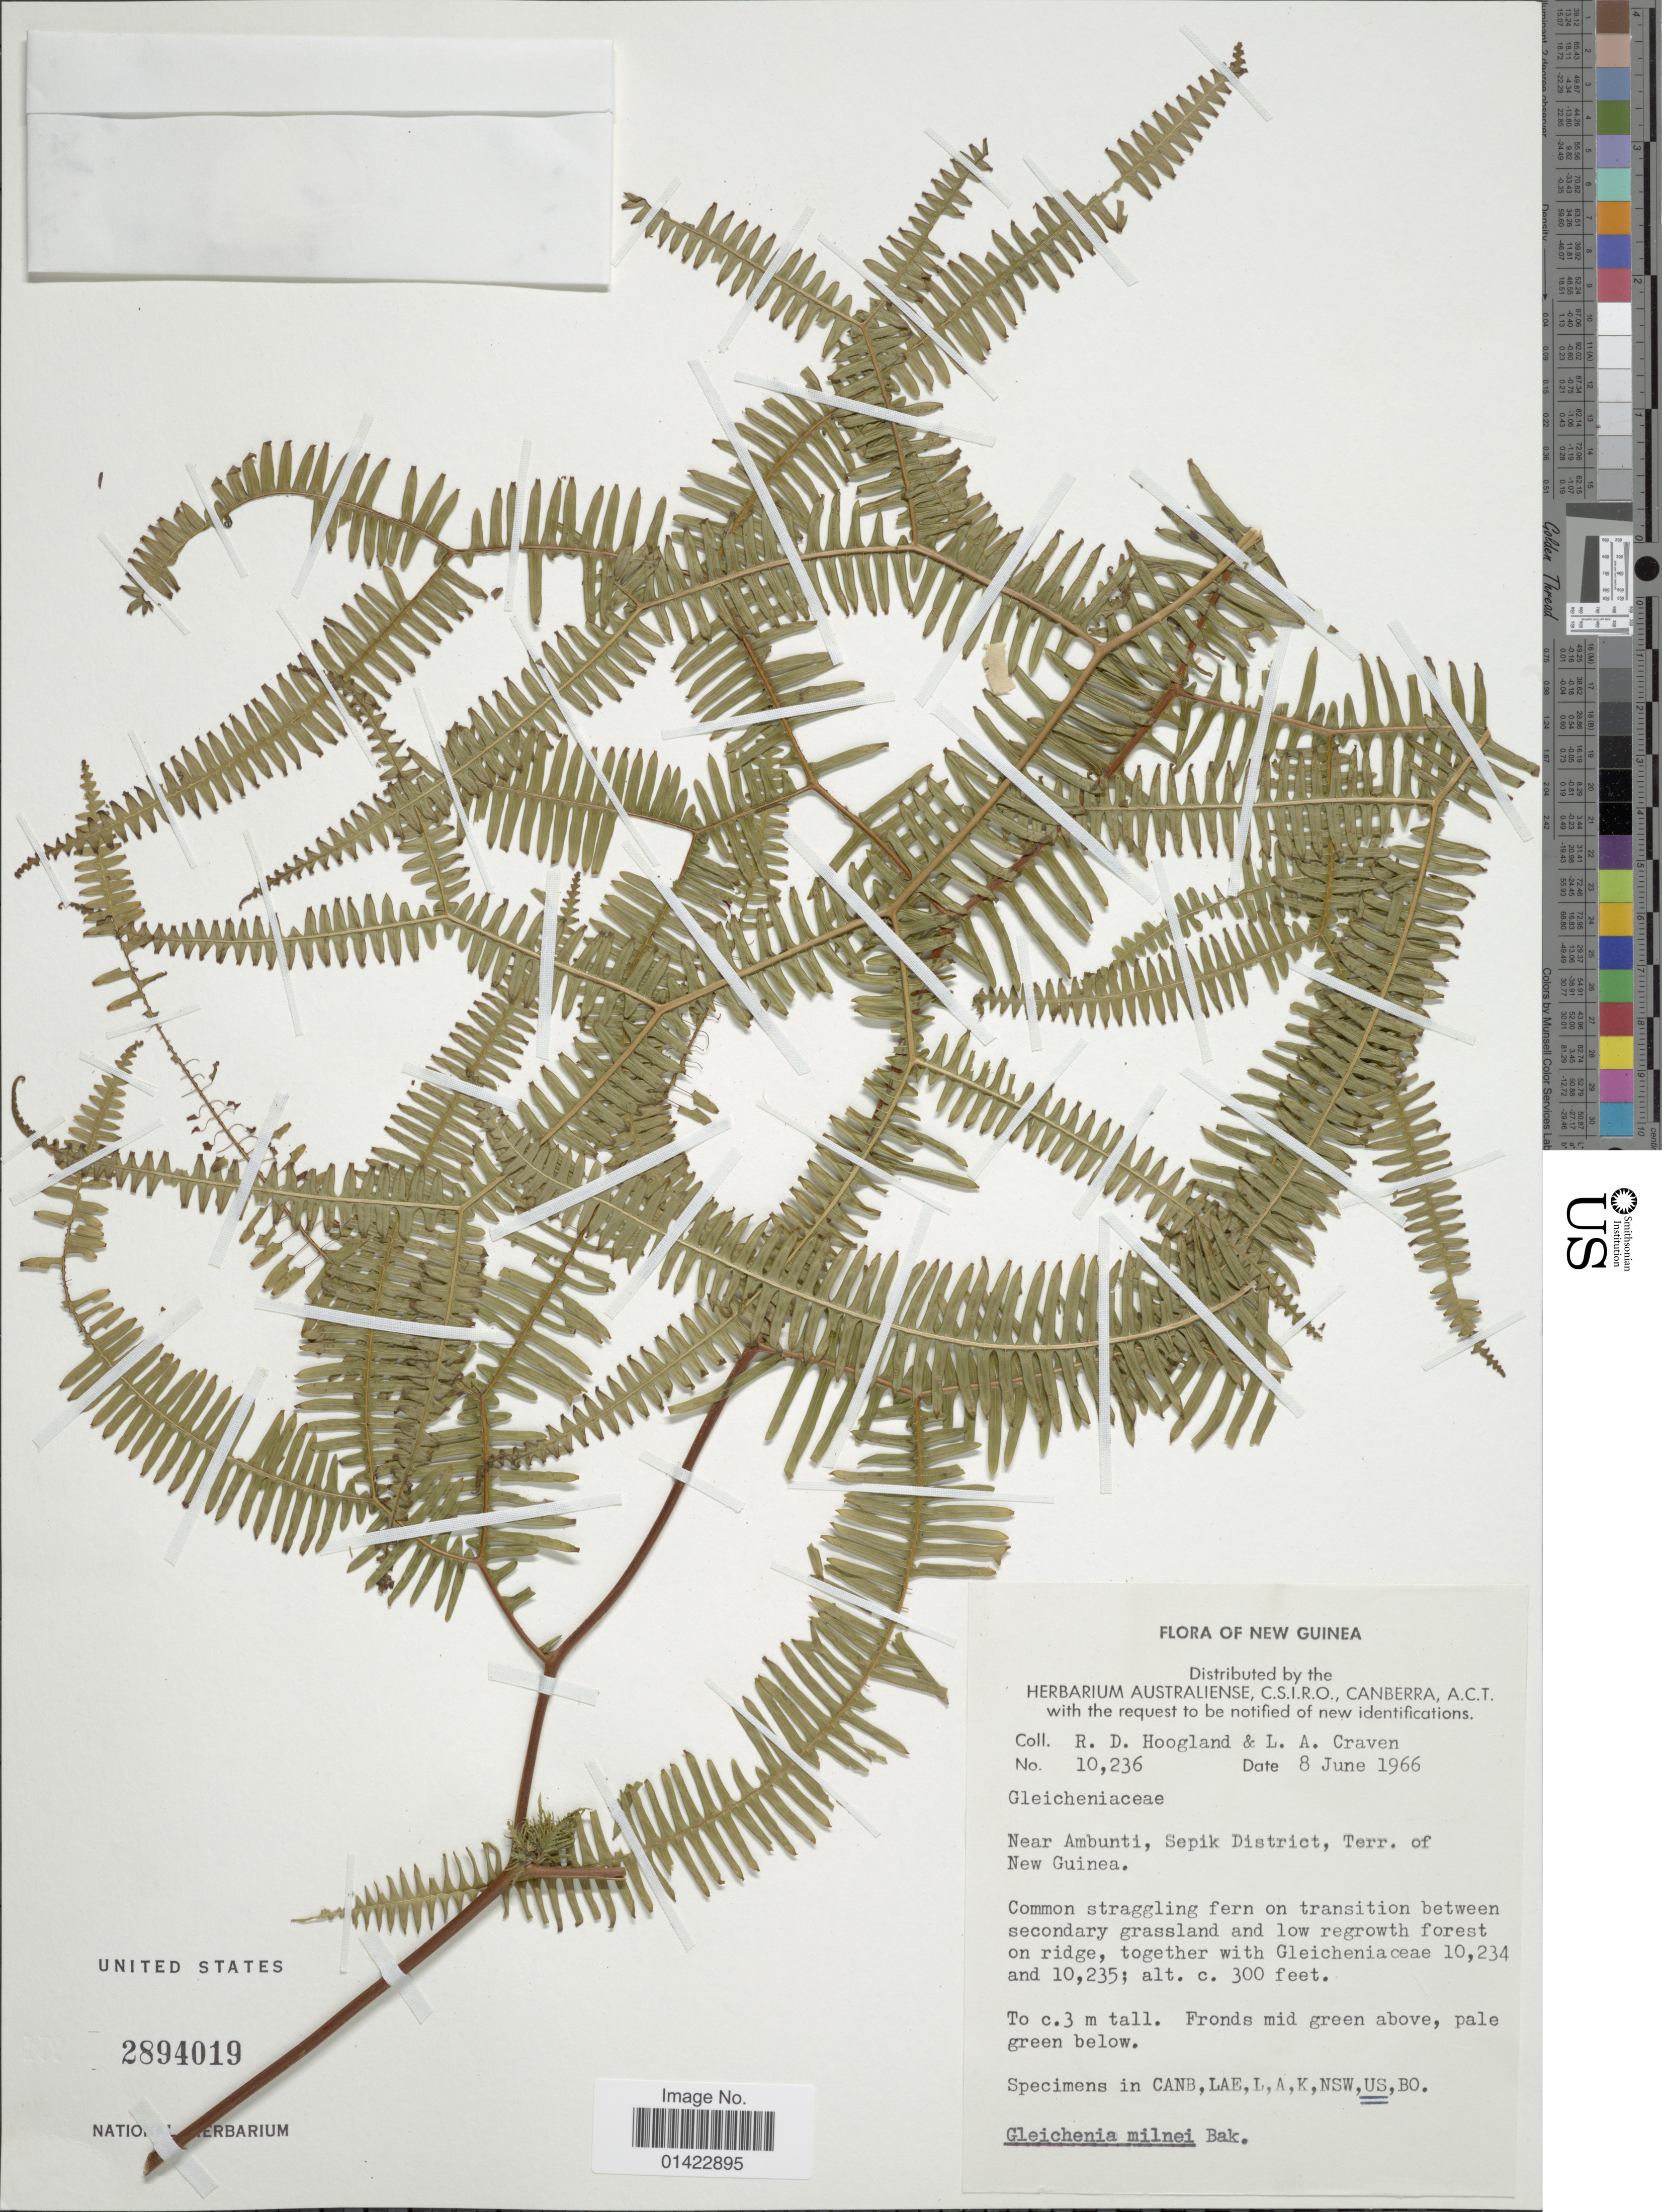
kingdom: Plantae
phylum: Tracheophyta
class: Polypodiopsida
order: Gleicheniales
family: Gleicheniaceae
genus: Sticherus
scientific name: Sticherus milnei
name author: (Baker) Ching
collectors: R. D. Hoogland & L. A. Craven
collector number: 10236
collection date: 1966-06-08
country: Papua New Guinea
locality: New Guinea. Near Ambunti, Sepik District.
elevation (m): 91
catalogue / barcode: US 2894019